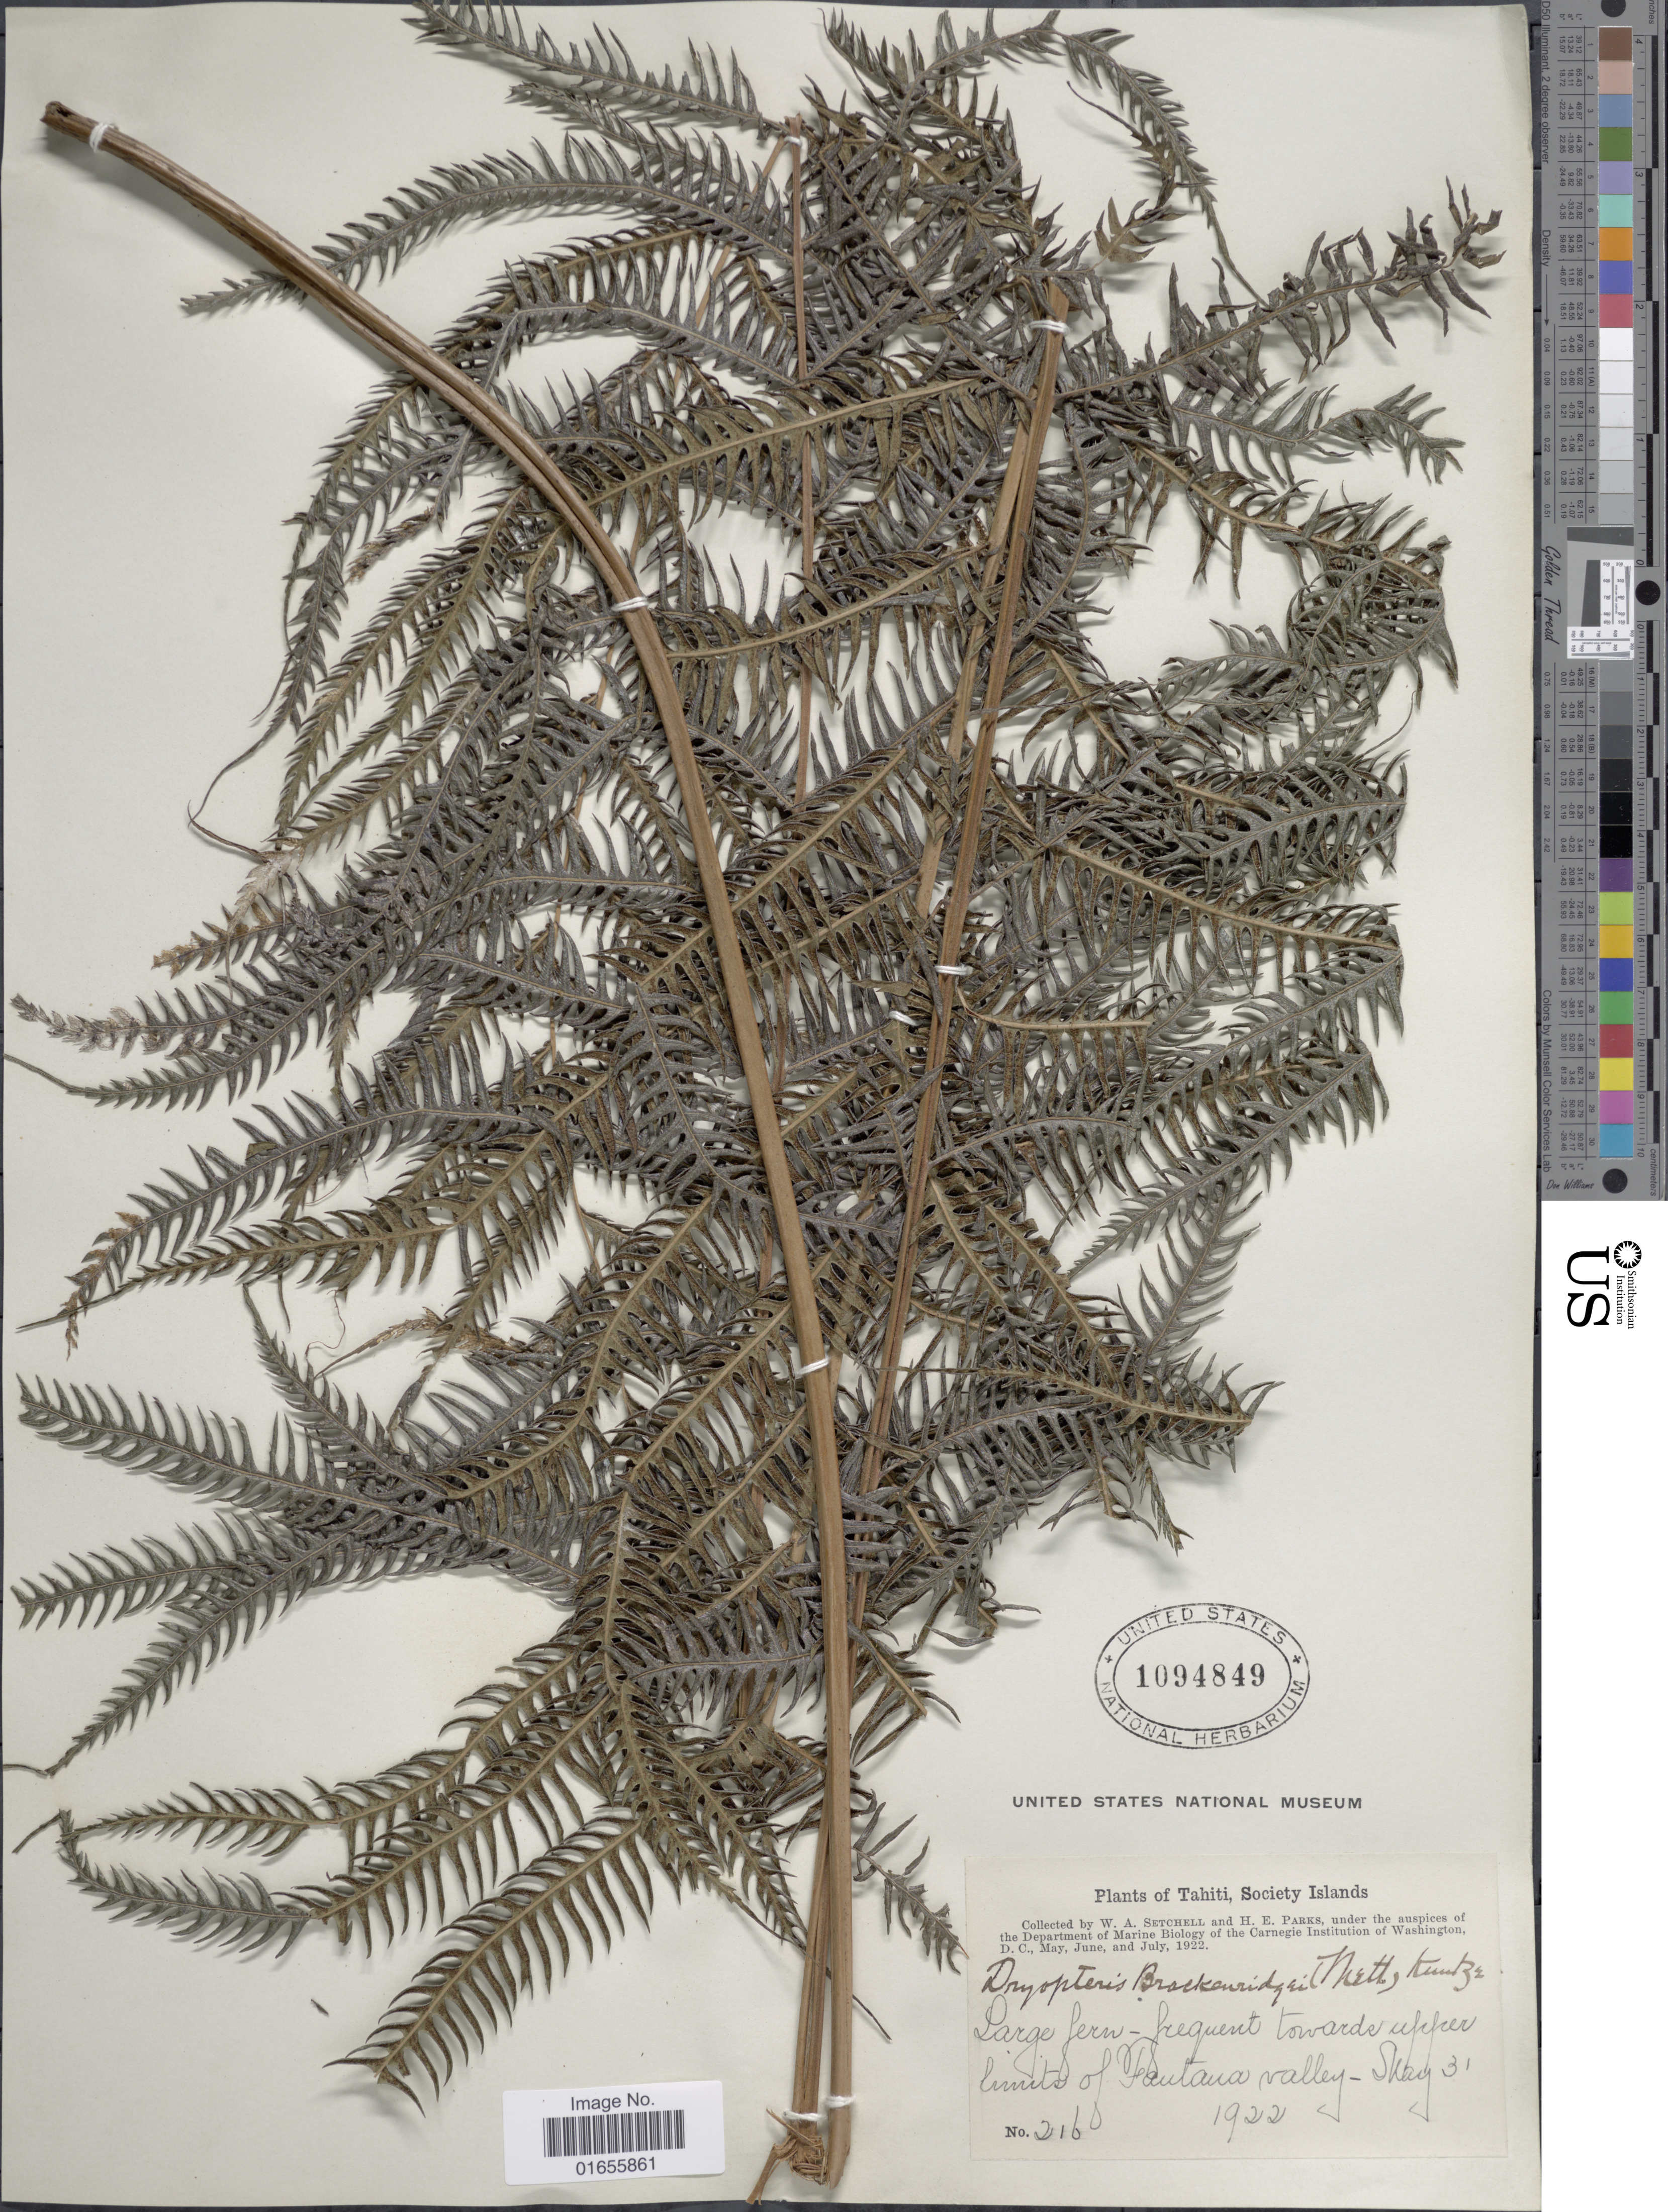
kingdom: Plantae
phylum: Tracheophyta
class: Polypodiopsida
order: Polypodiales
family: Thelypteridaceae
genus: Plesioneuron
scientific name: Plesioneuron attenuatum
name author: (Brack.) Holttum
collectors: W. Setchell & H. E. Parks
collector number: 216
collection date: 1922-05-31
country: French Polynesia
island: Tahiti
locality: Tahiti, Society Islands, Large fern - frequent towards upper limits of Fautana valley - [interpreted]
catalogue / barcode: US 1094849